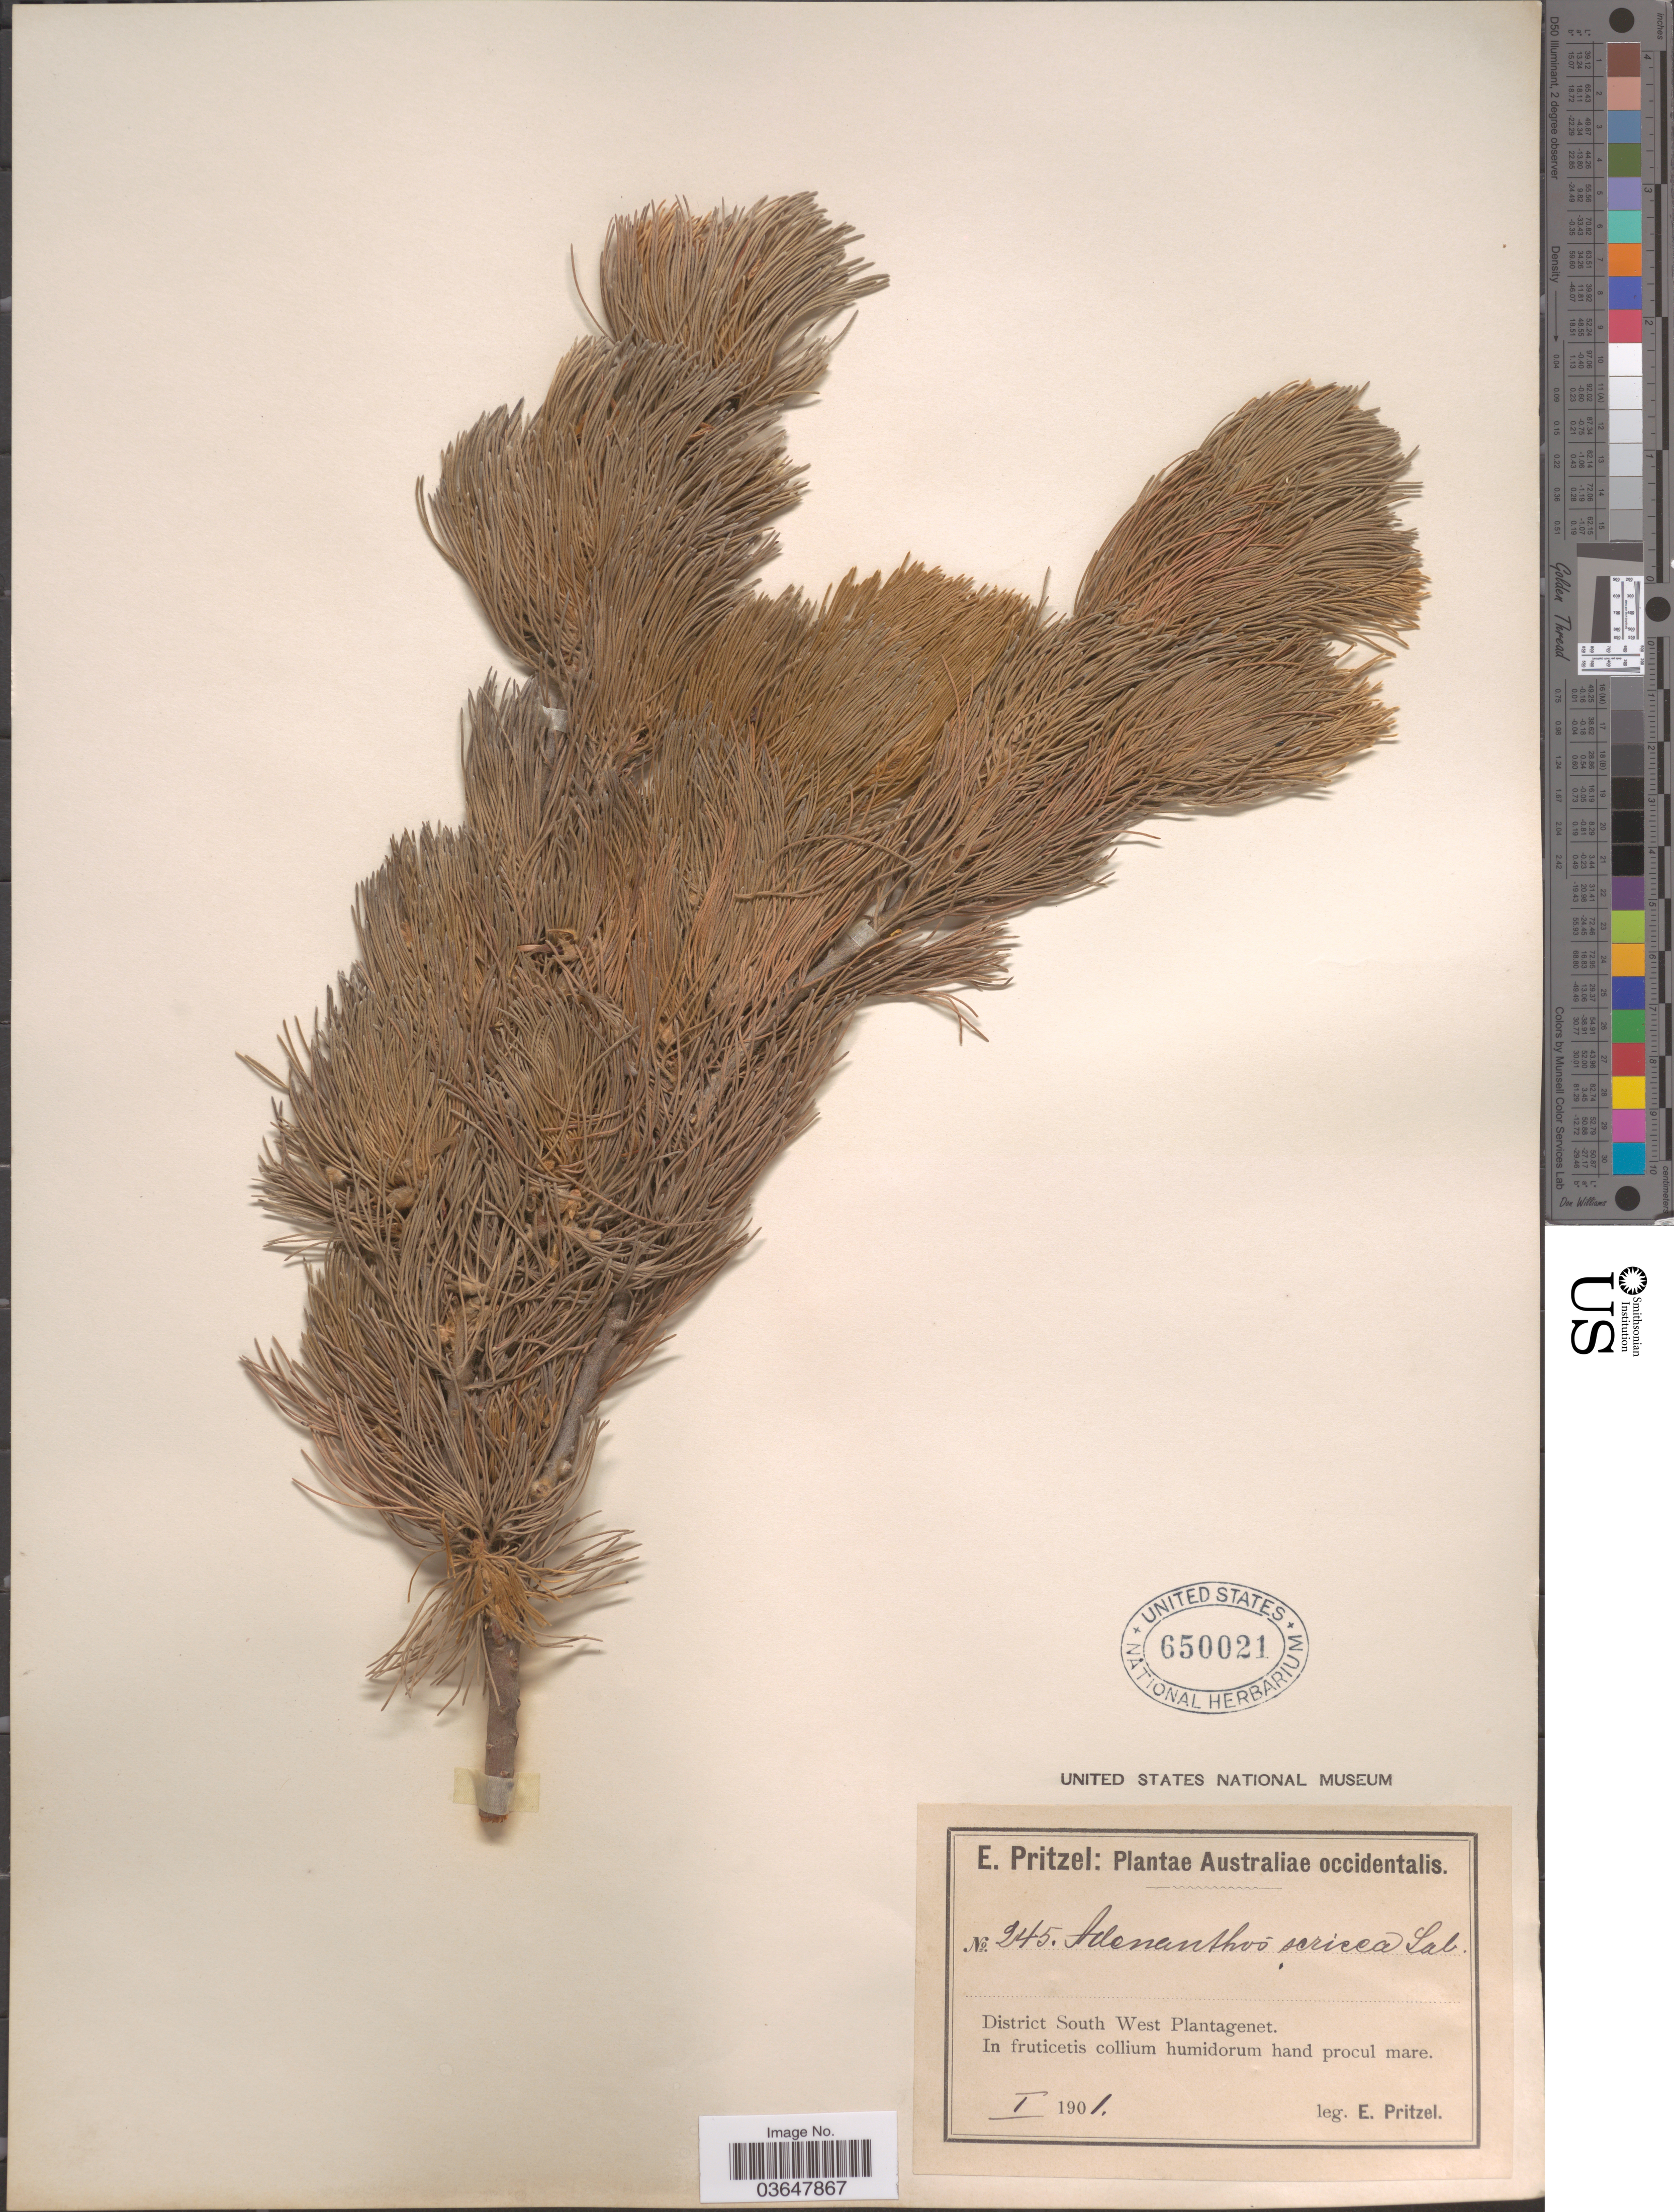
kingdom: Plantae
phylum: Tracheophyta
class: Magnoliopsida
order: Proteales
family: Proteaceae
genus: Adenanthos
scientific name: Adenanthos sericeus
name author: Labill.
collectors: E. G. Pritzel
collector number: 245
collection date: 1901-01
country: Australia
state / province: Western Australia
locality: Australiae occidentalis. District South West Plantagenet.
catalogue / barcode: US 650021